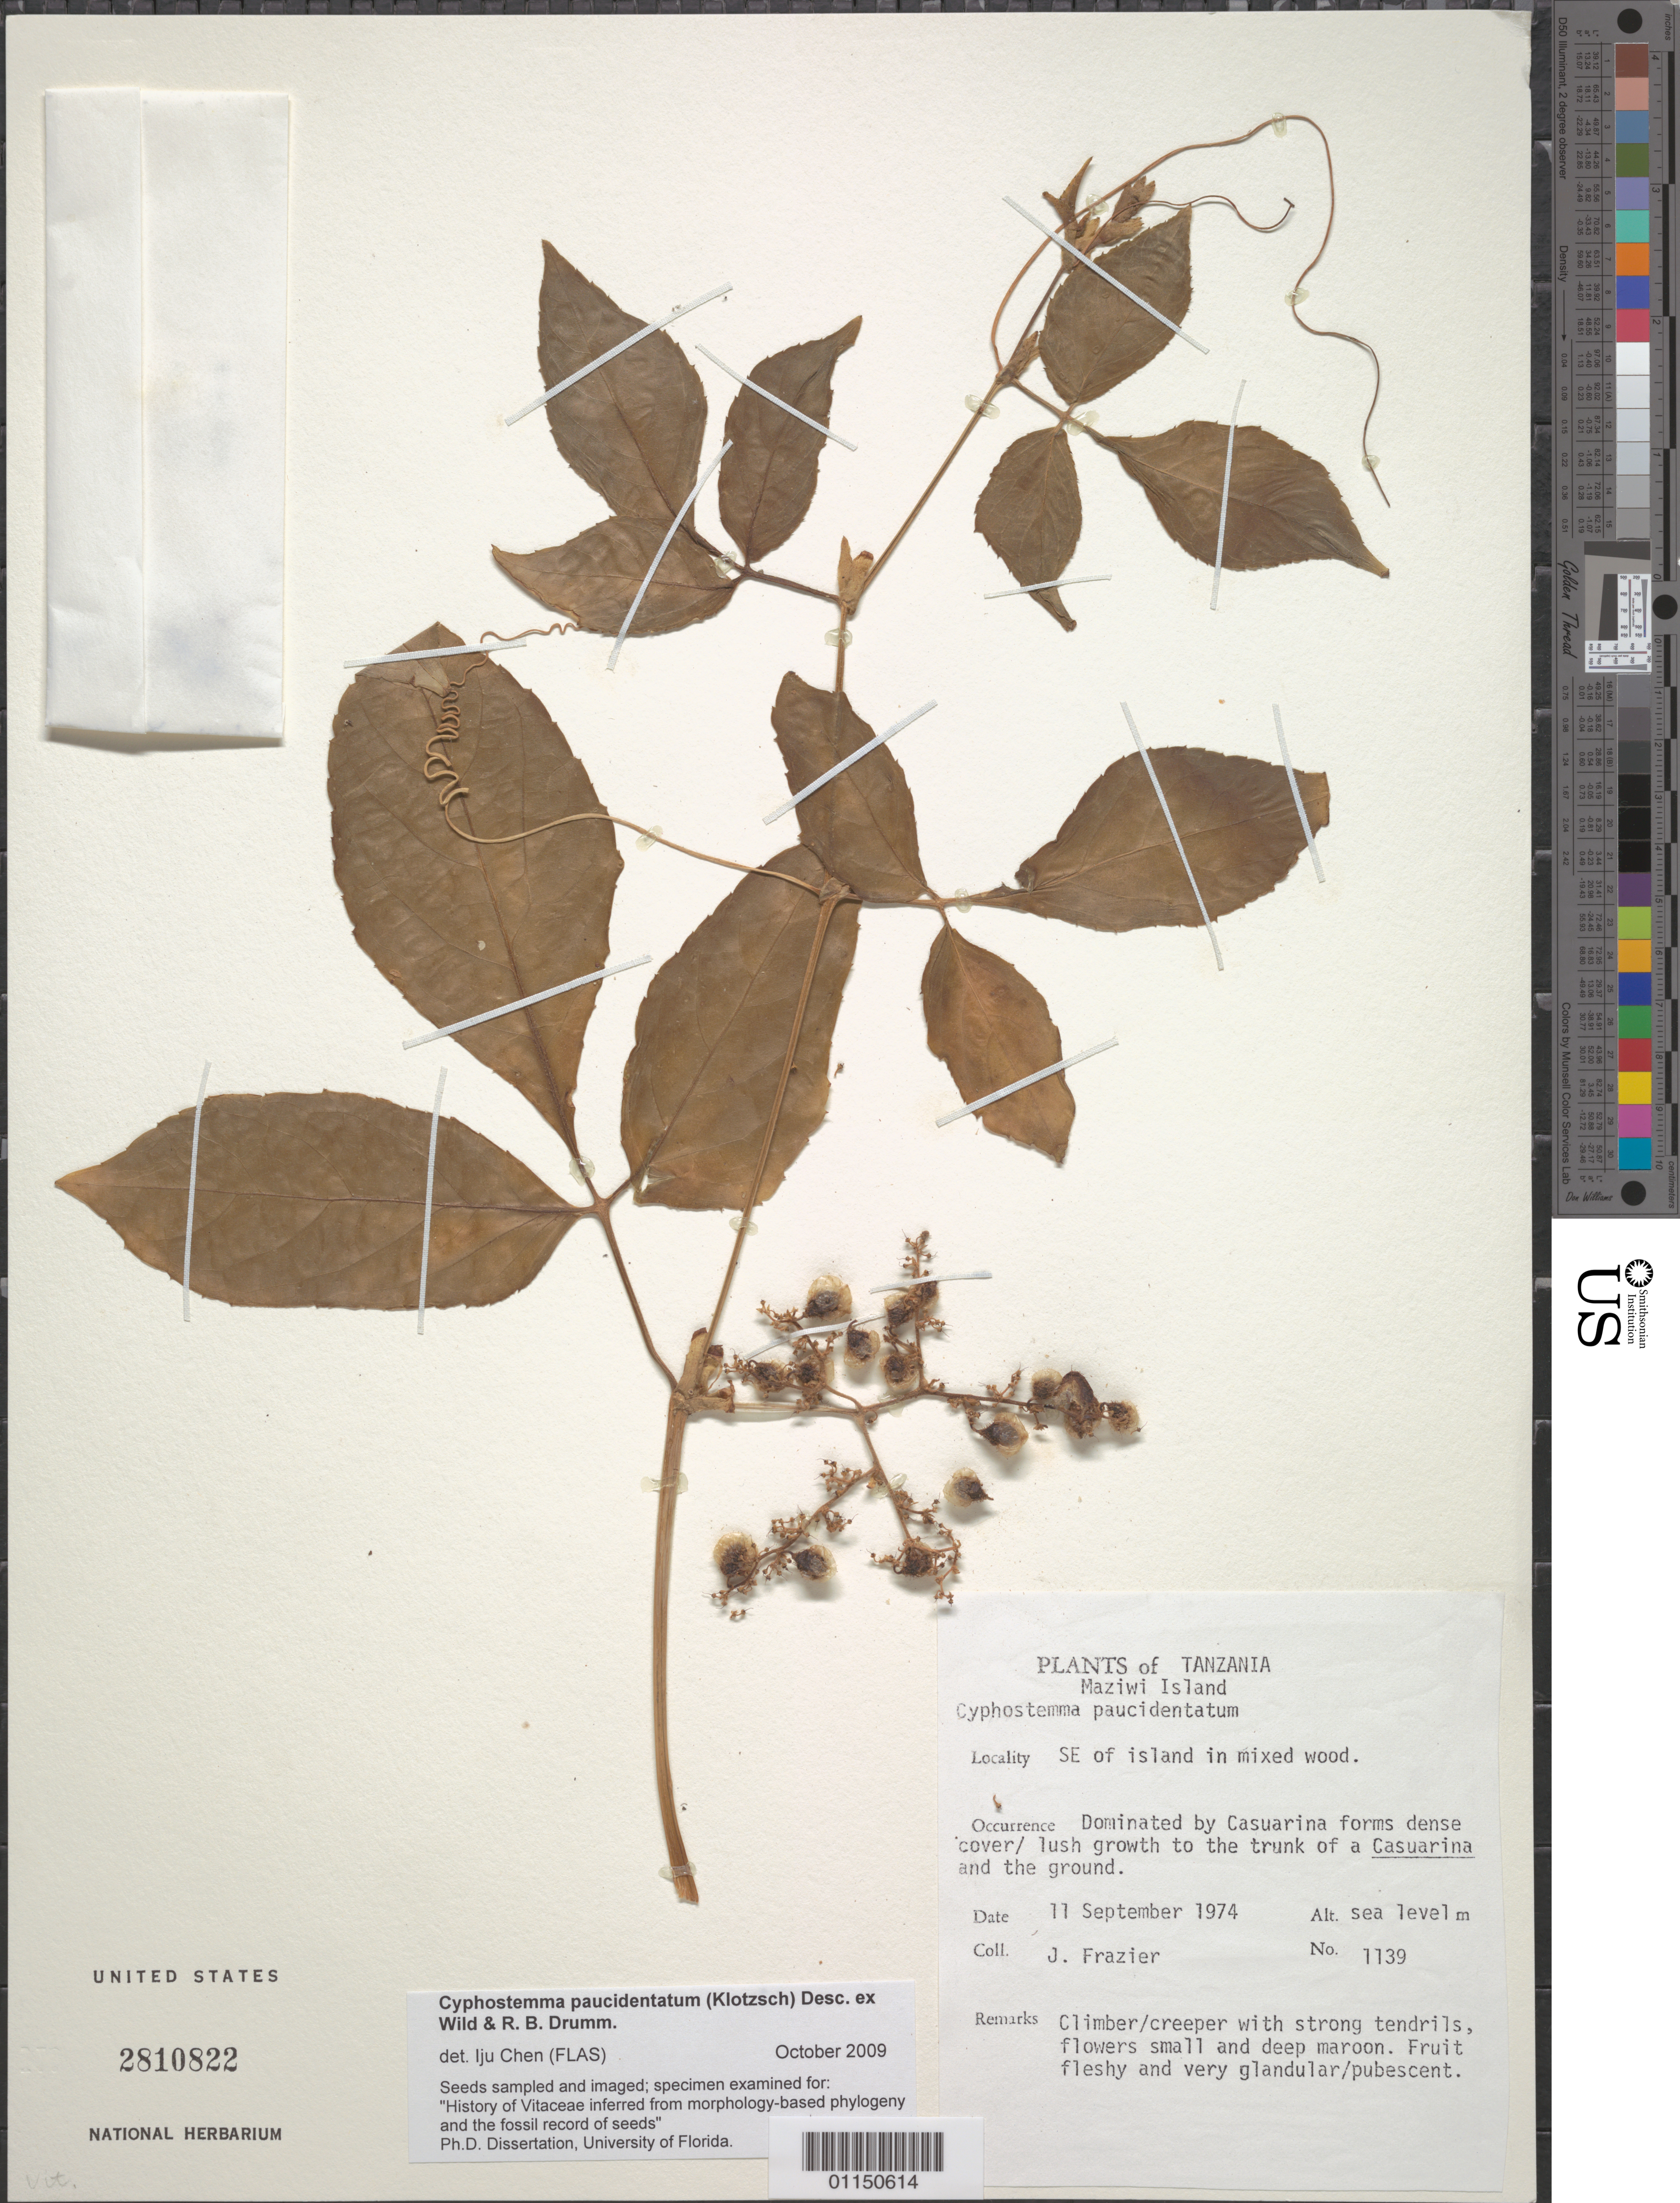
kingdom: Plantae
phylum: Tracheophyta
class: Magnoliopsida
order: Vitales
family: Vitaceae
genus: Cyphostemma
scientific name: Cyphostemma paucidentatum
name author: (Klatt) Desc. ex Wild & Drum.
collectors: J. Frazier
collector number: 1139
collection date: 1974-09-11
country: Tanzania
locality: Maziwe Island. SE of Island.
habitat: Growth to the trunk of a Casuarina and the ground.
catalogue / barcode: US 2810822